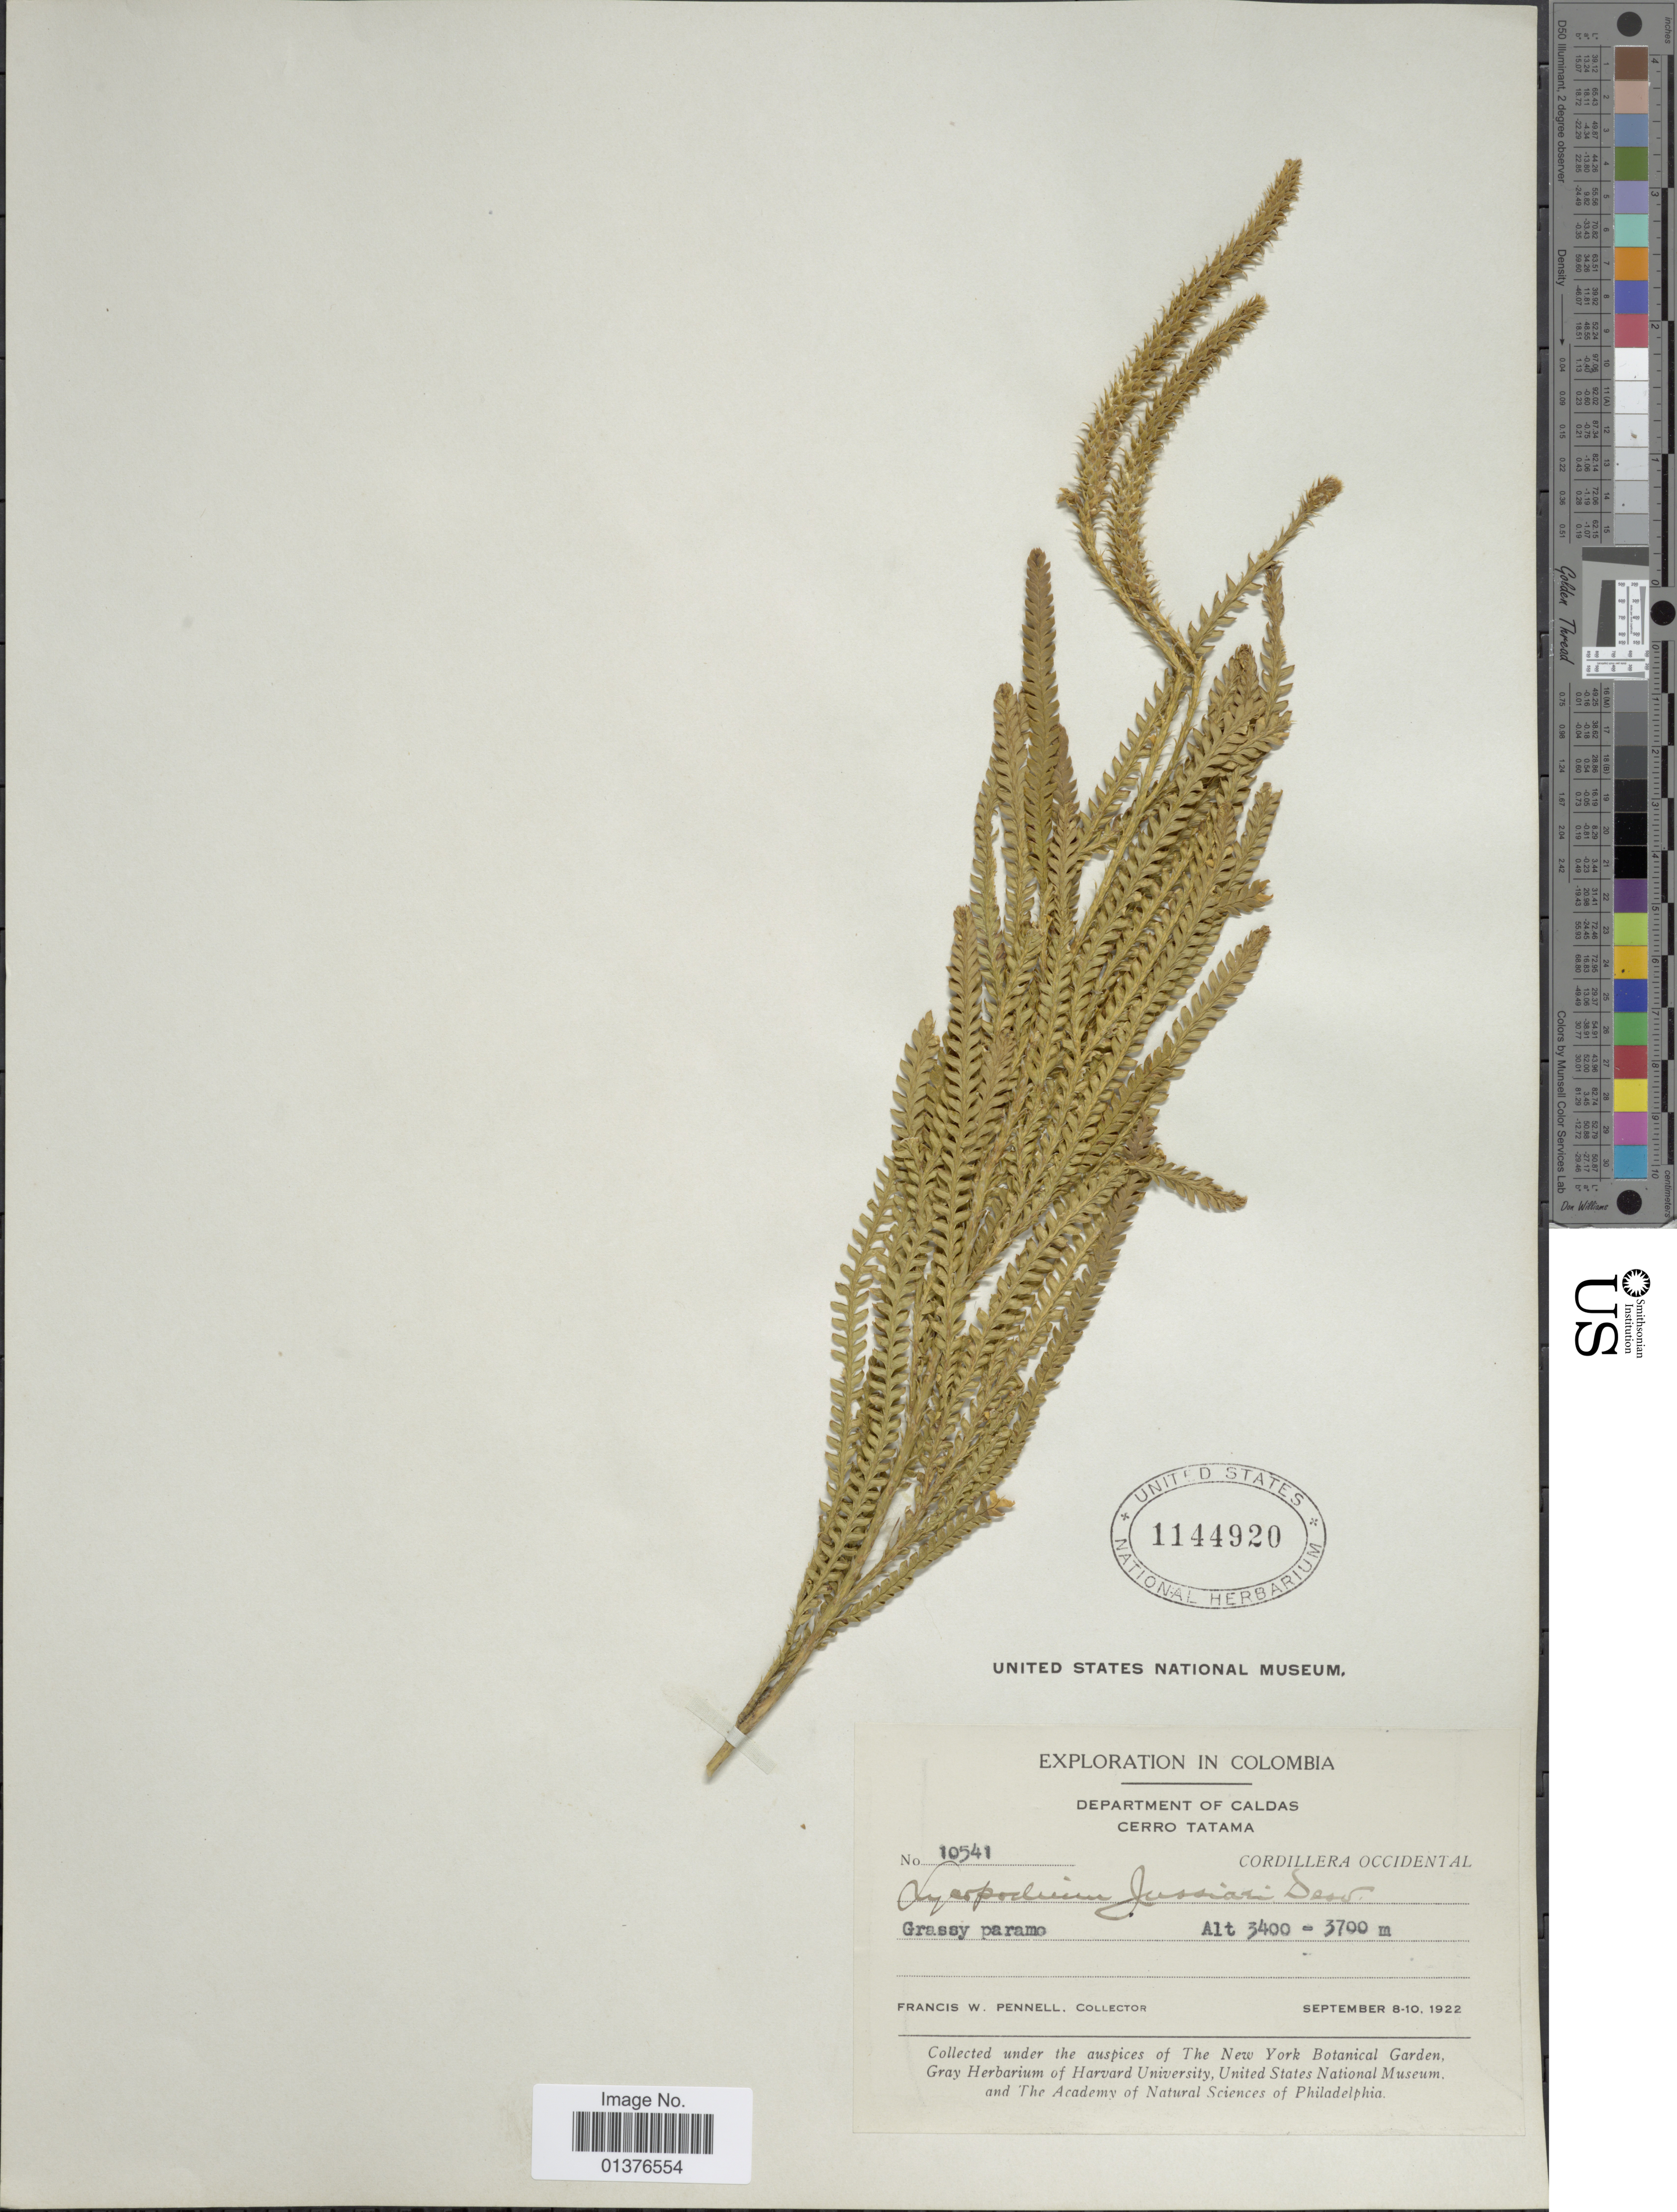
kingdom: Plantae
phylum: Tracheophyta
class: Lycopodiopsida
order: Lycopodiales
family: Lycopodiaceae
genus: Diphasium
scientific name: Diphasium jussiaei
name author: (Desv.) C. Presl ex Rothm.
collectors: F. W. Pennell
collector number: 10541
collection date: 1922-09-08/1922-09-10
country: Colombia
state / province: Caldas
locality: Cerro Tatama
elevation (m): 3400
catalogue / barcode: US 1144920